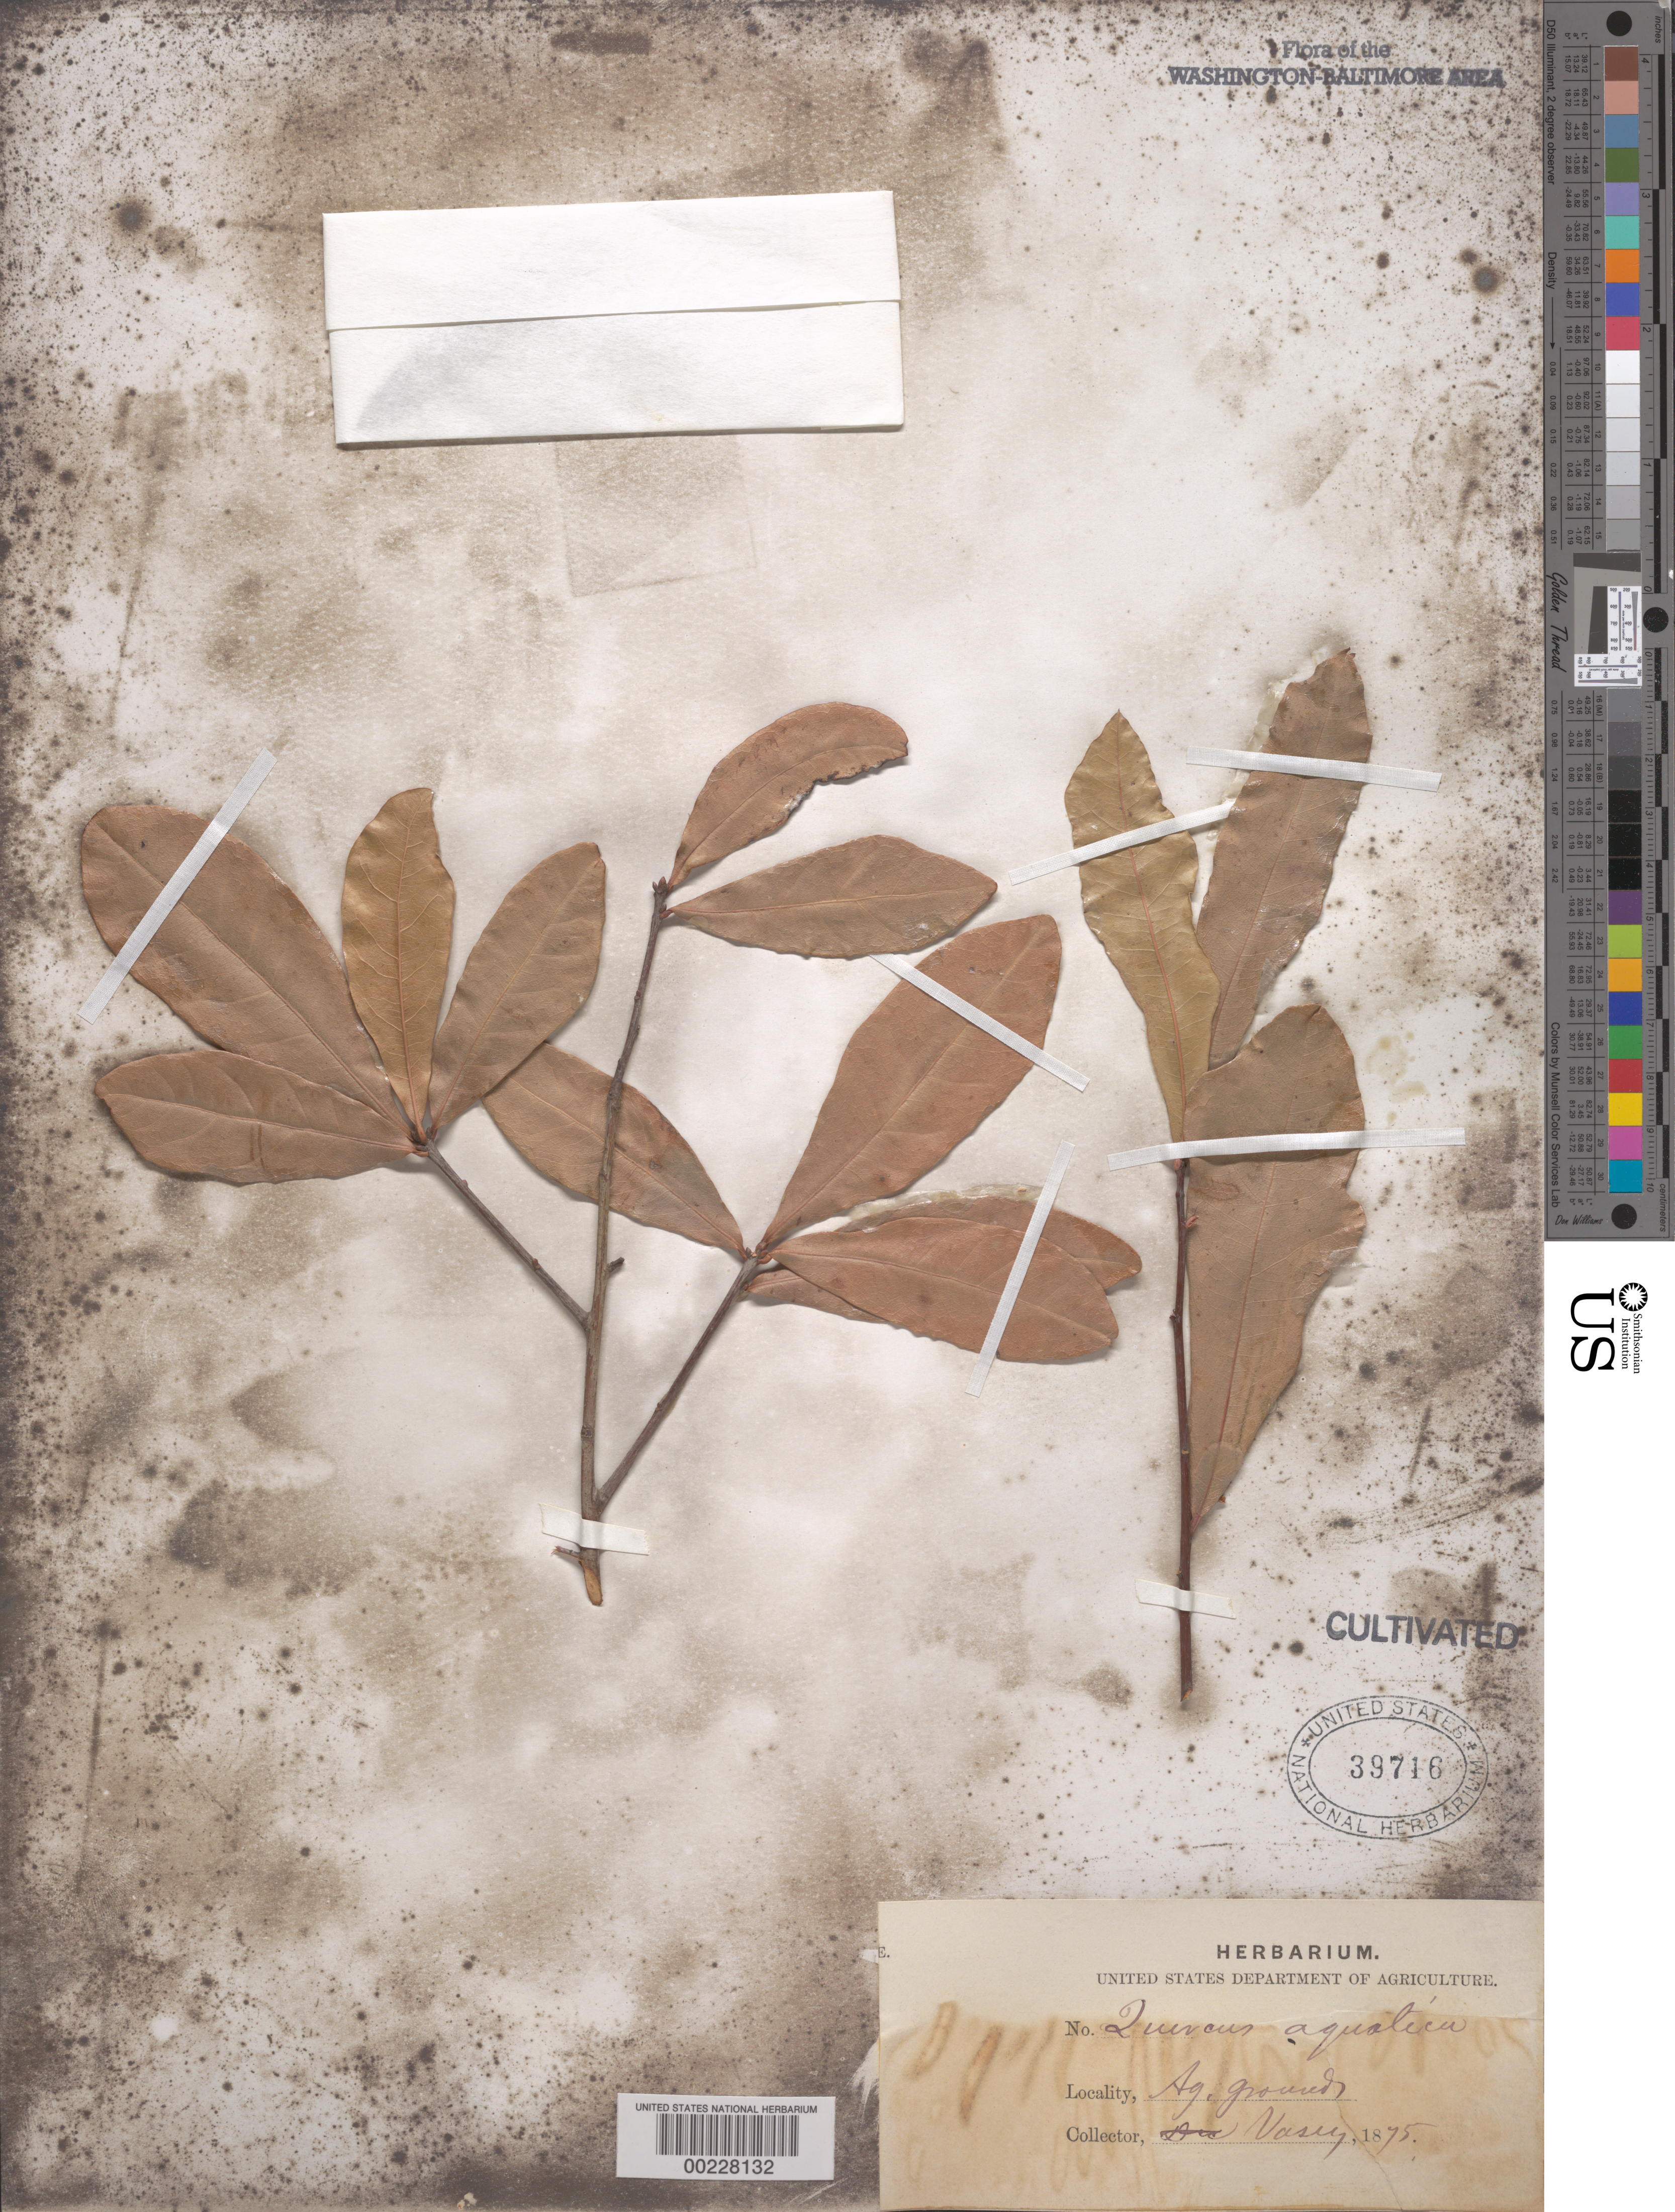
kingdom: Plantae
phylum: Tracheophyta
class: Magnoliopsida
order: Fagales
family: Fagaceae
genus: Quercus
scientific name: Quercus aquatica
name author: Walter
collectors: G. R. Vasey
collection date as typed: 1875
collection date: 1875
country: United States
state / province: District of Columbia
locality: Agricultural grounds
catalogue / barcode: US 39716